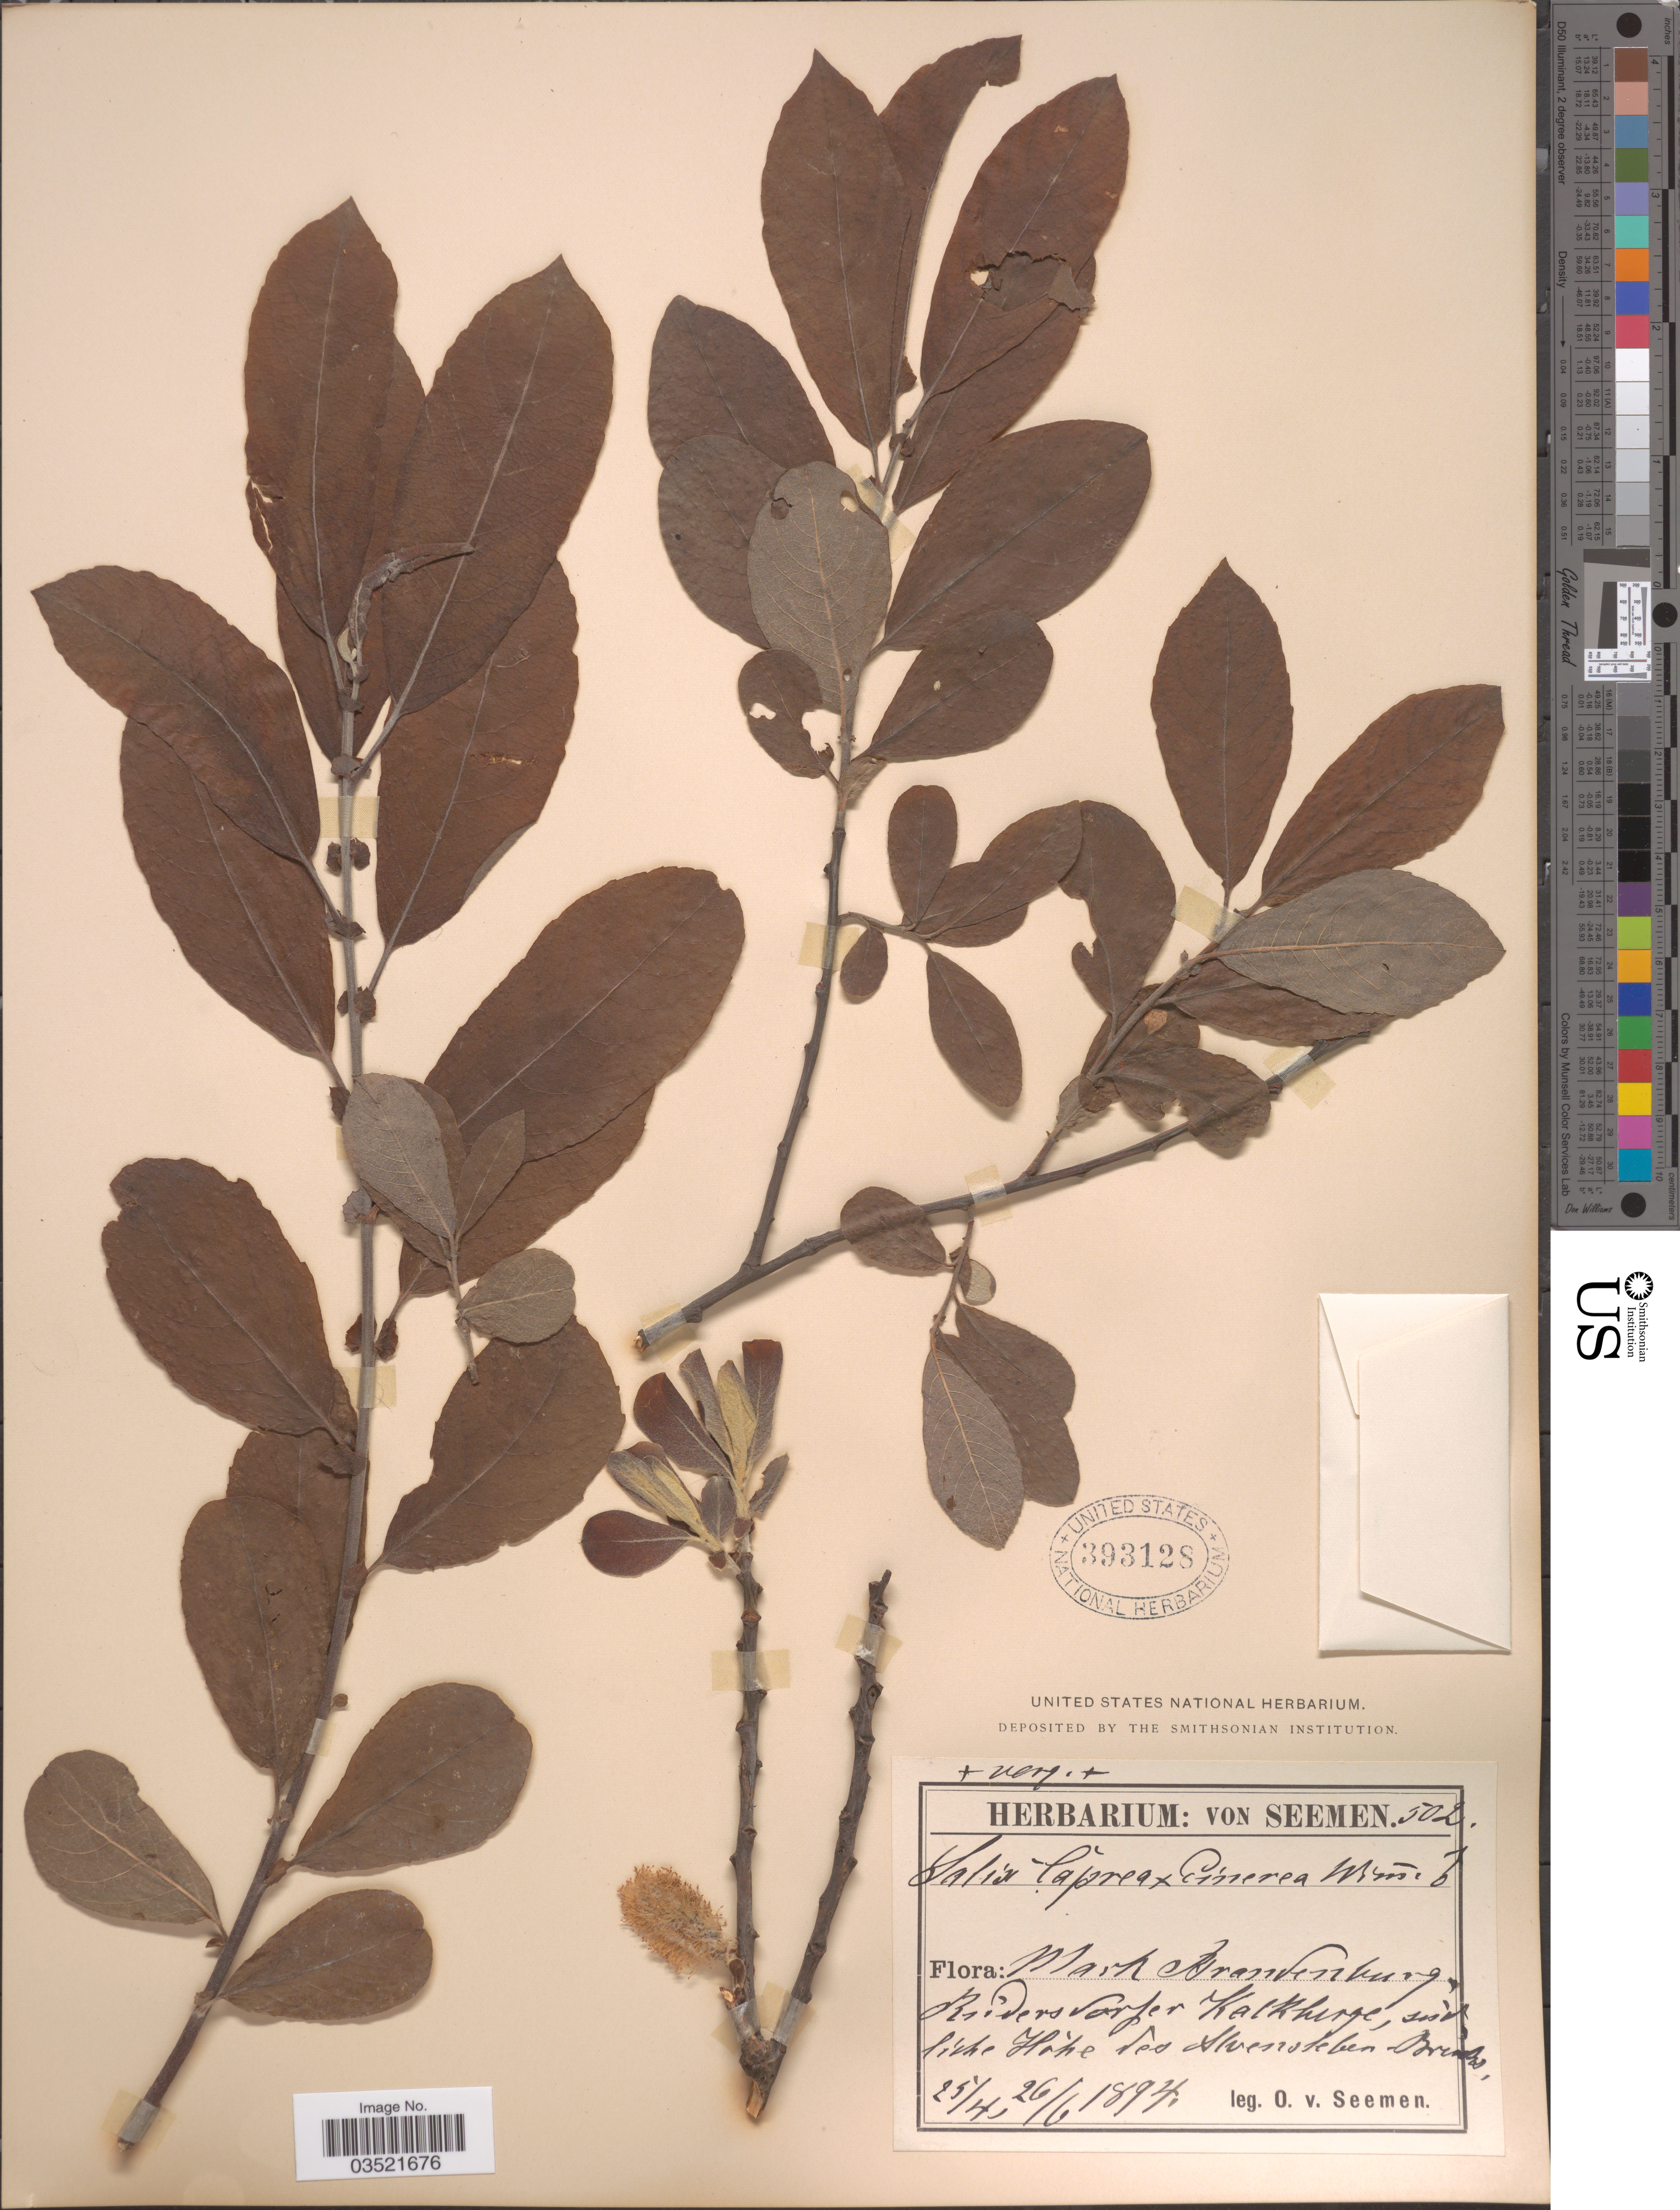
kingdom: Plantae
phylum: Tracheophyta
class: Magnoliopsida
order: Malpighiales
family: Salicaceae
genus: Salix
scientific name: Salix caprea x S. cinerea L.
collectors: K. O. von Seemen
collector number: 502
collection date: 1894-04-25/1894-06-26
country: Germany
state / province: Brandenburg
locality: Mark Brandenburg, Rudersdorfer Kalkberge, sudliche Hôhe des [interpreted] Alvensleben Brenks [interpreted].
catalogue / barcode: US 393128